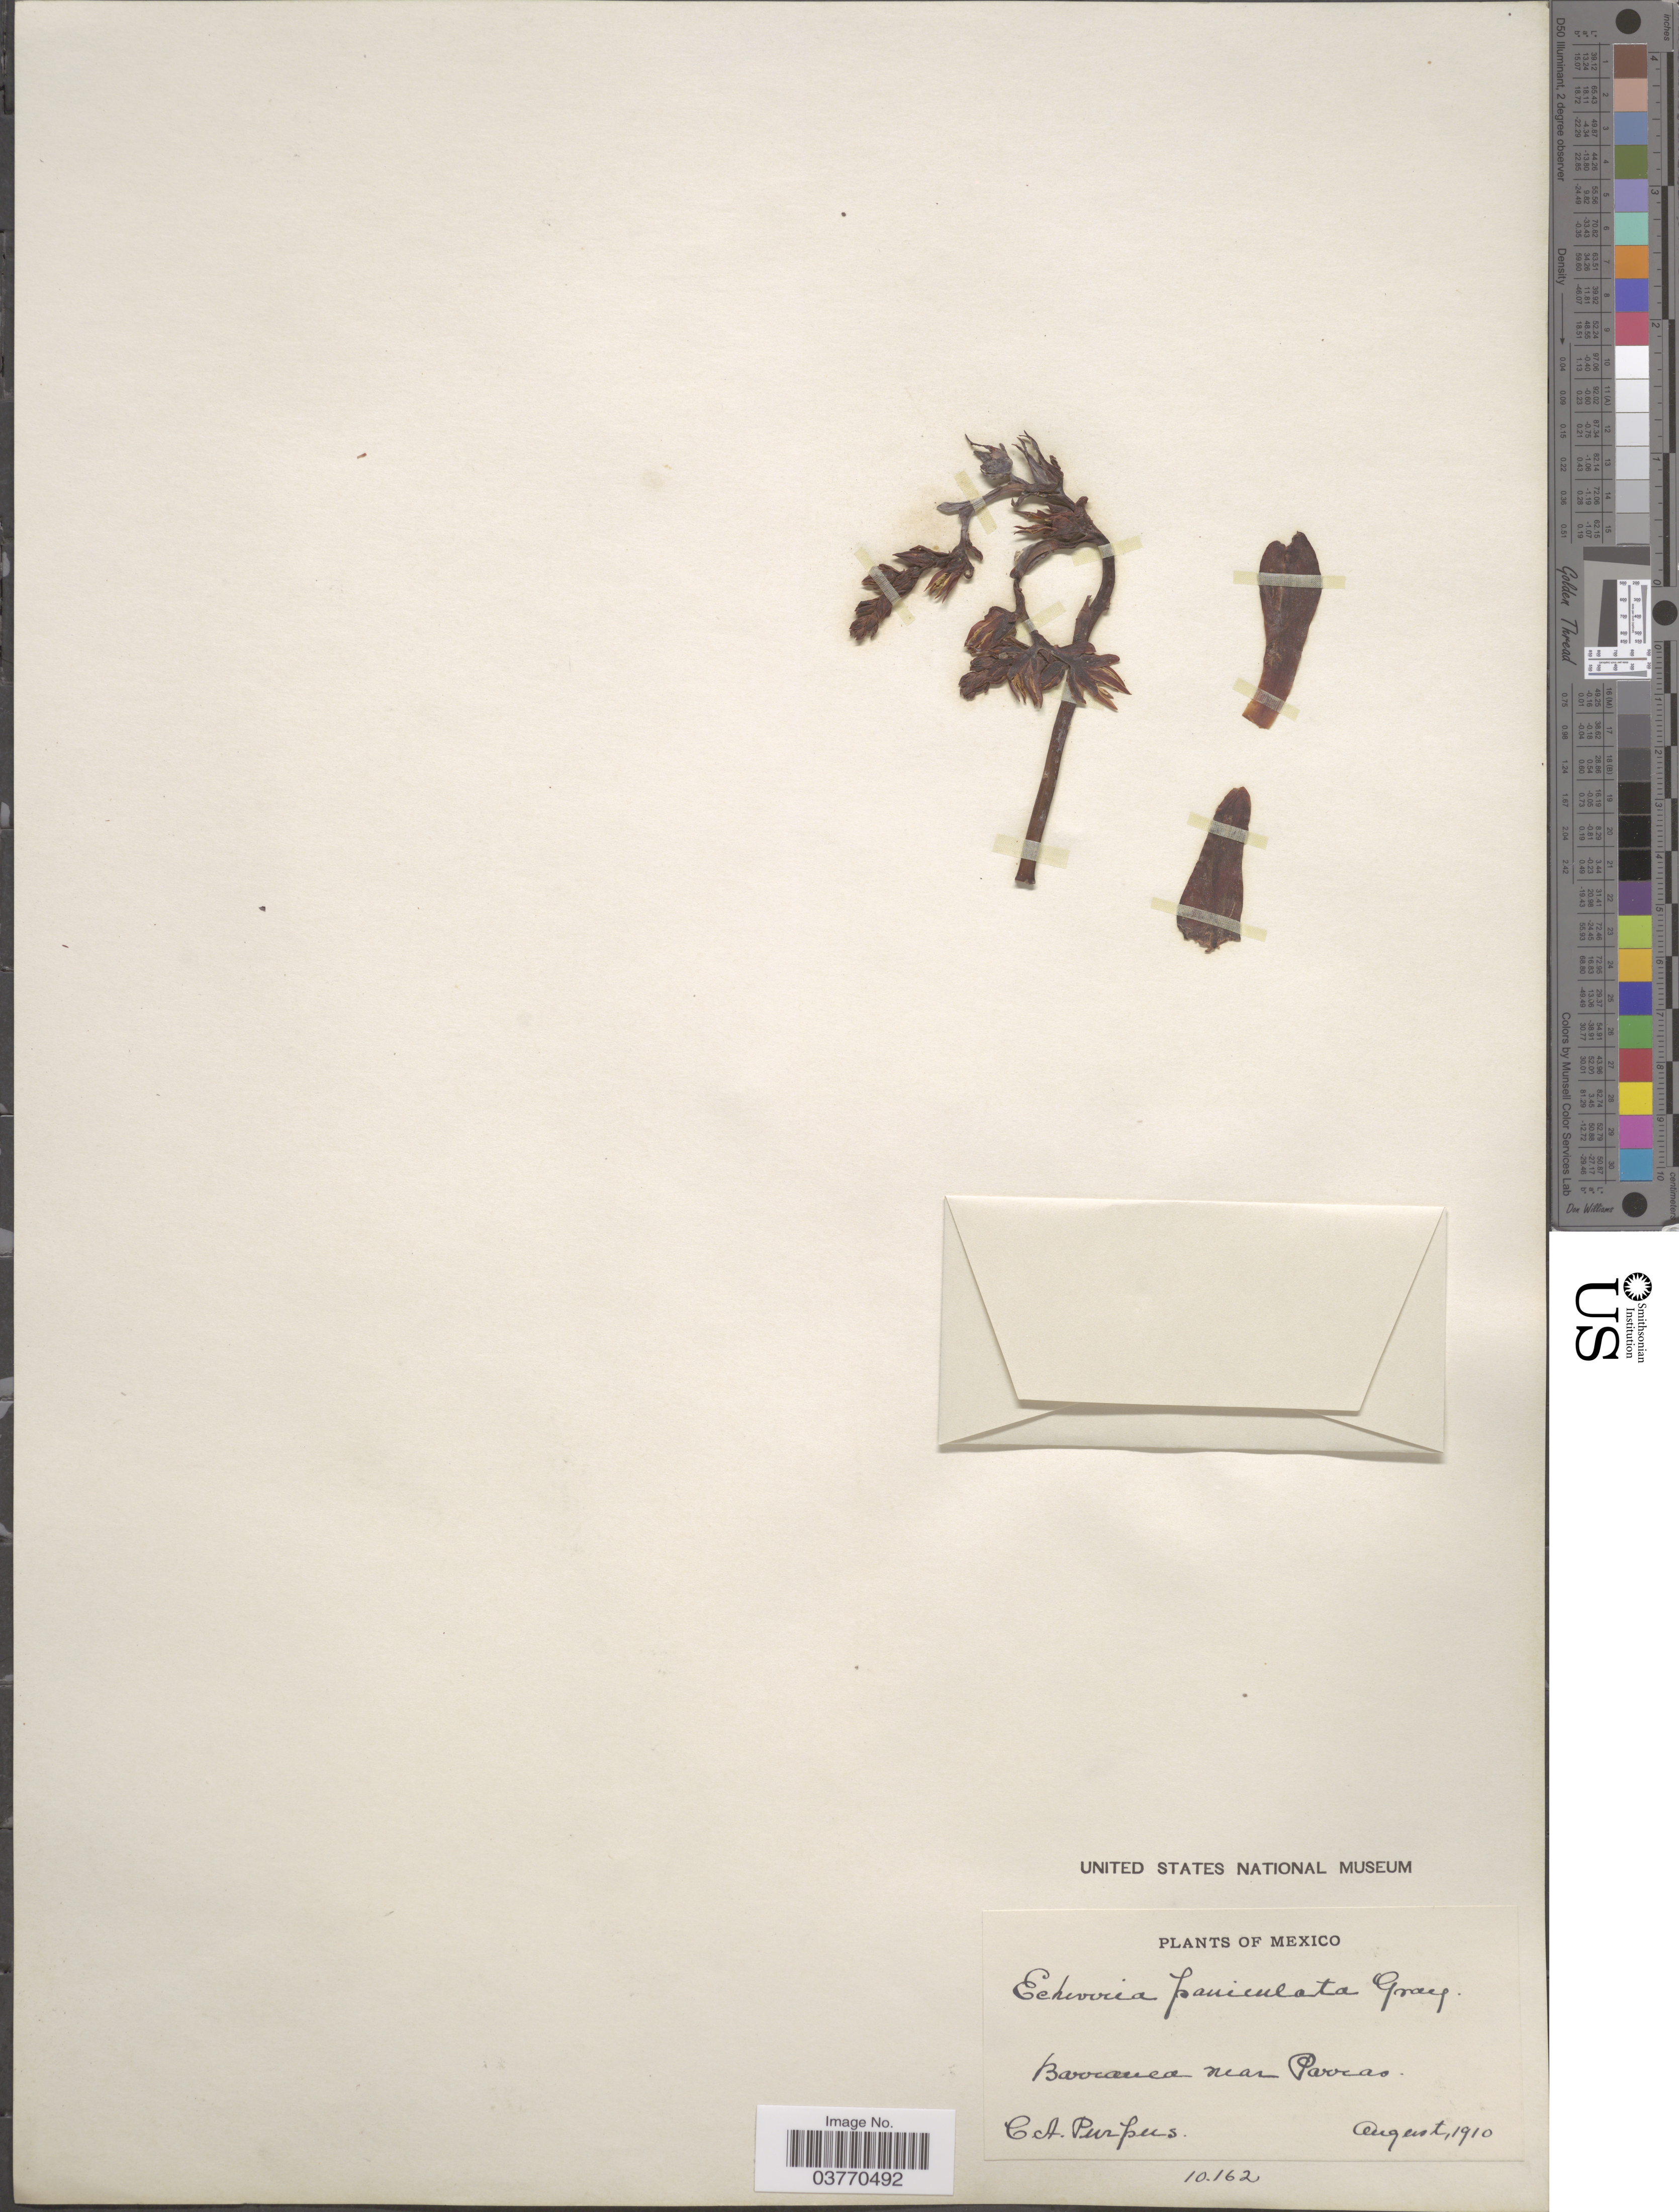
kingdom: Plantae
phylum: Tracheophyta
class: Magnoliopsida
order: Saxifragales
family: Crassulaceae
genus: Echeveria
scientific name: Echeveria walpoleana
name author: Rose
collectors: C. A. Purpus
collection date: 1910-08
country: Mexico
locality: Barranca near Parras.